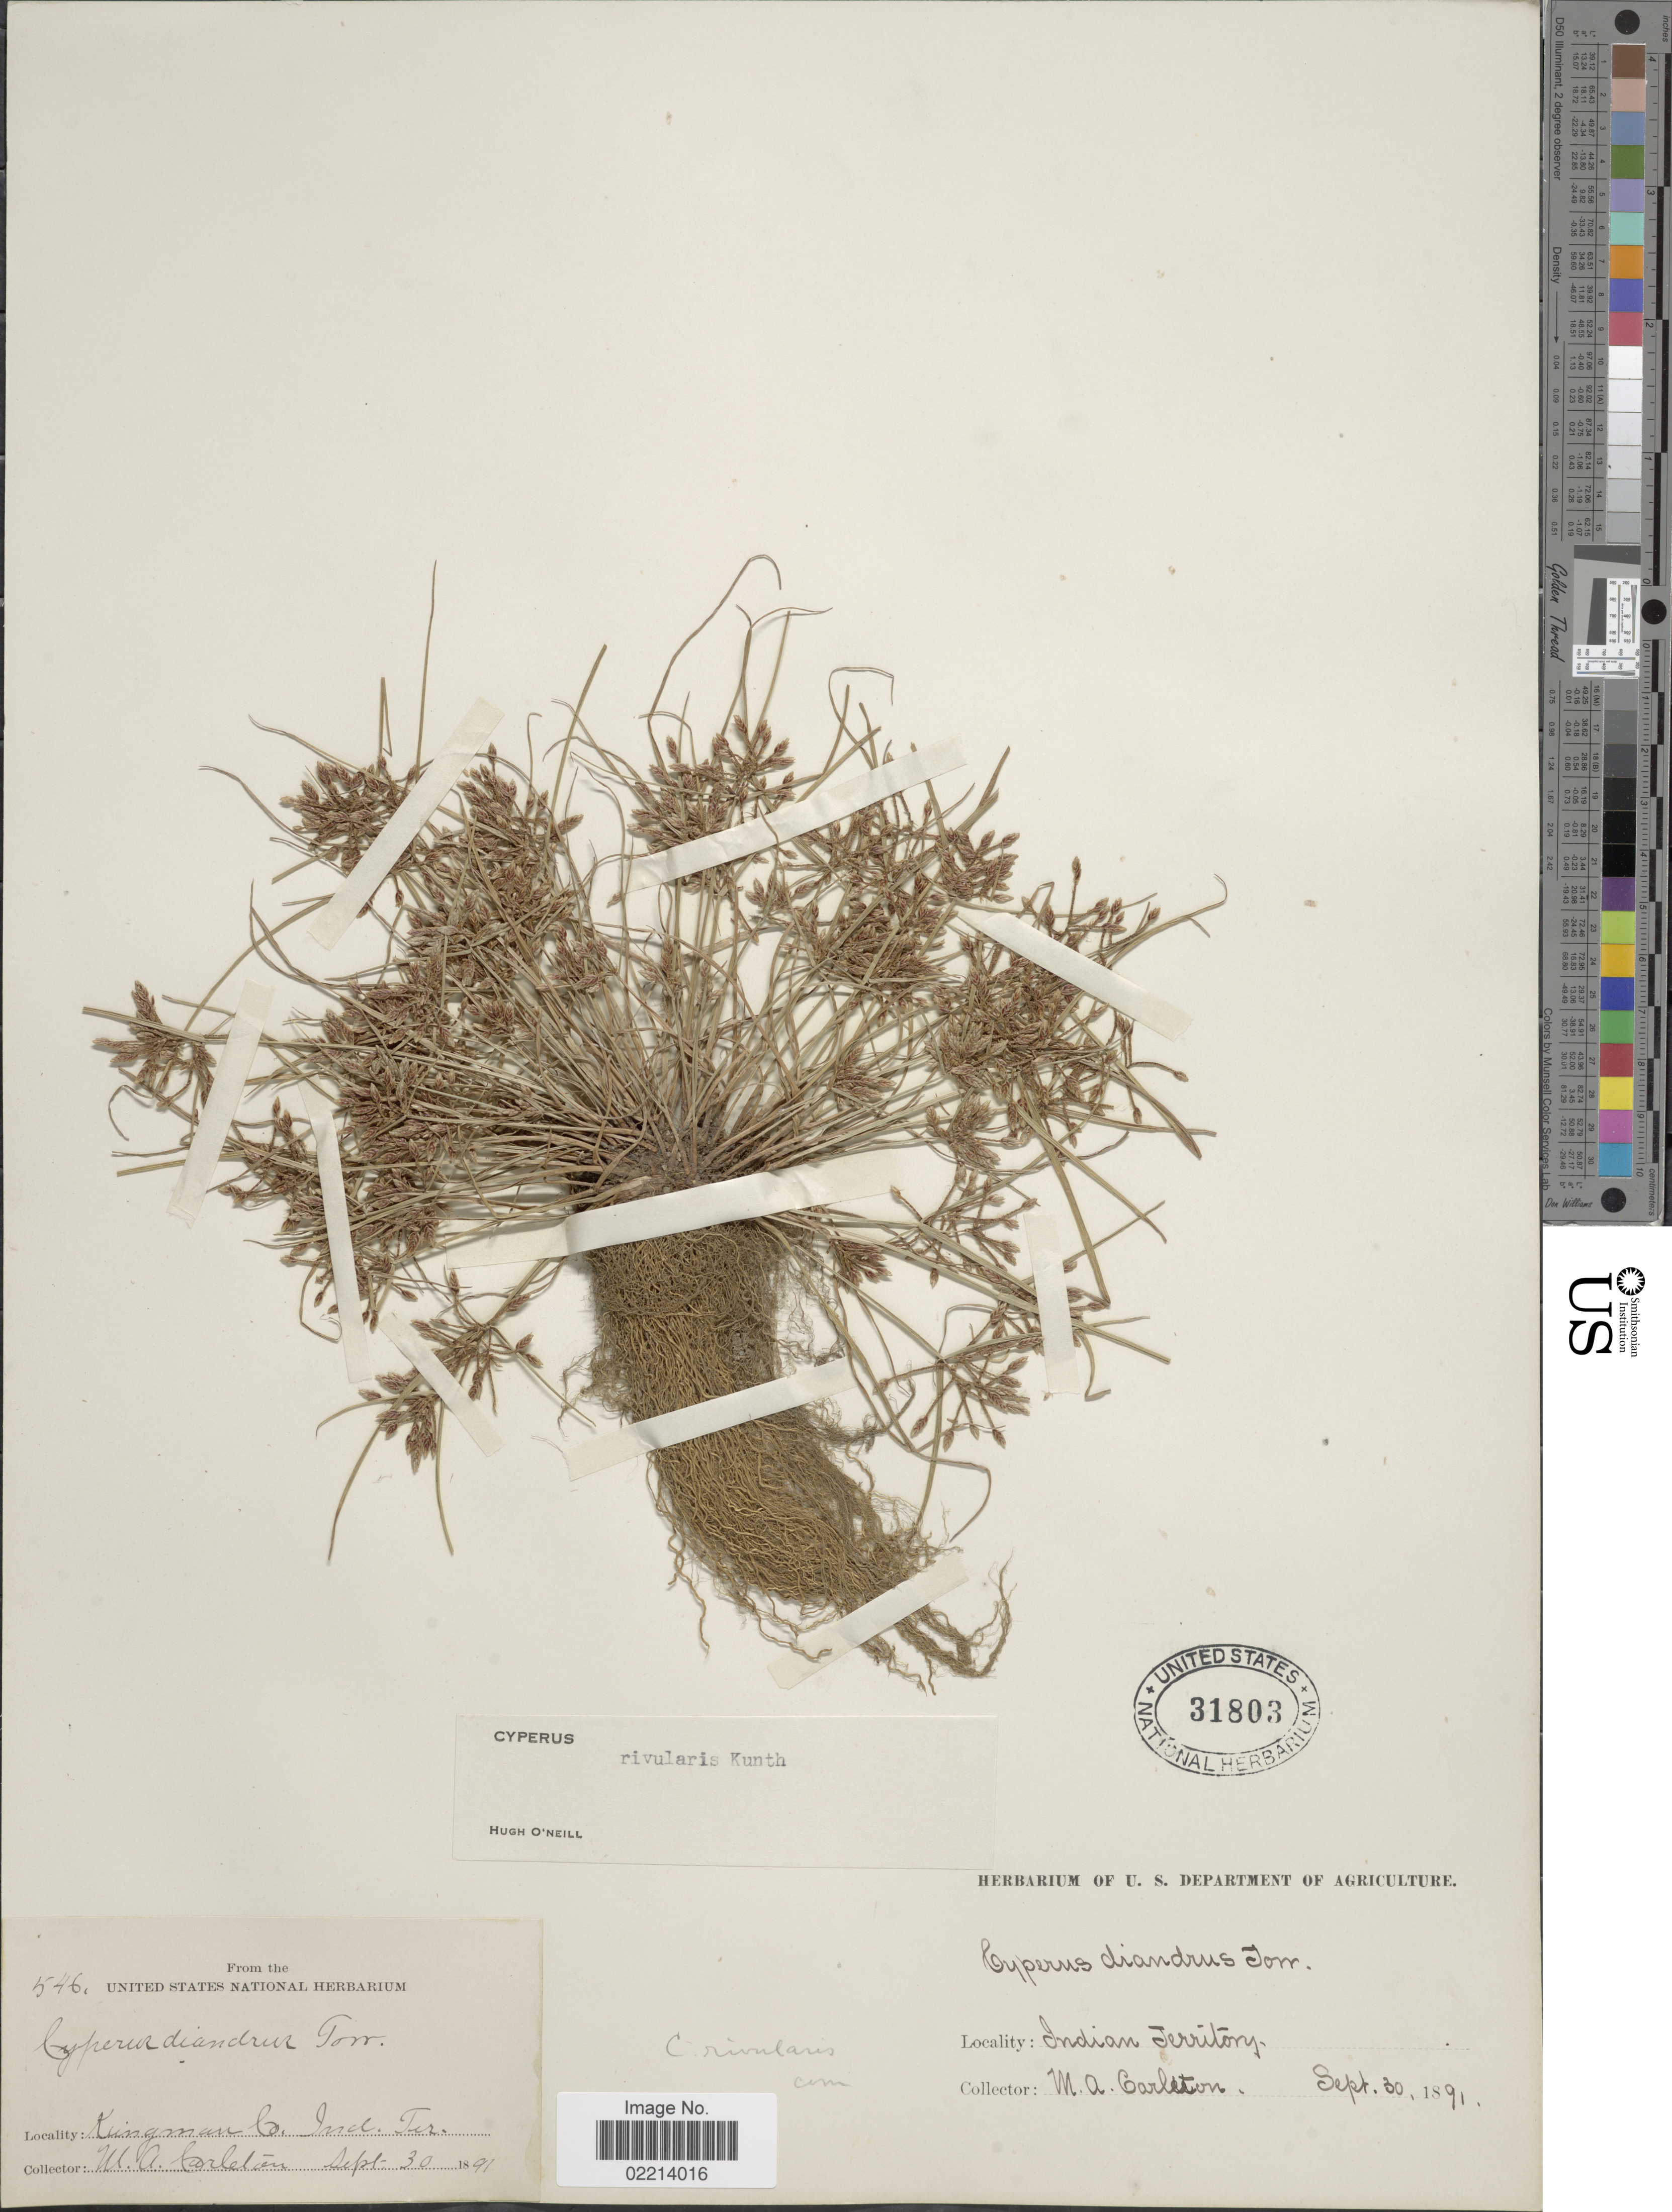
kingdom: Plantae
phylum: Tracheophyta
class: Liliopsida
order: Poales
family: Cyperaceae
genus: Cyperus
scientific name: Cyperus bipartitus Torr.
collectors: M. A. Carleton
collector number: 546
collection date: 1891-09-30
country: United States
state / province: Kansas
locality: Kingman Co., Ind. Ter.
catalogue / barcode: US 31803